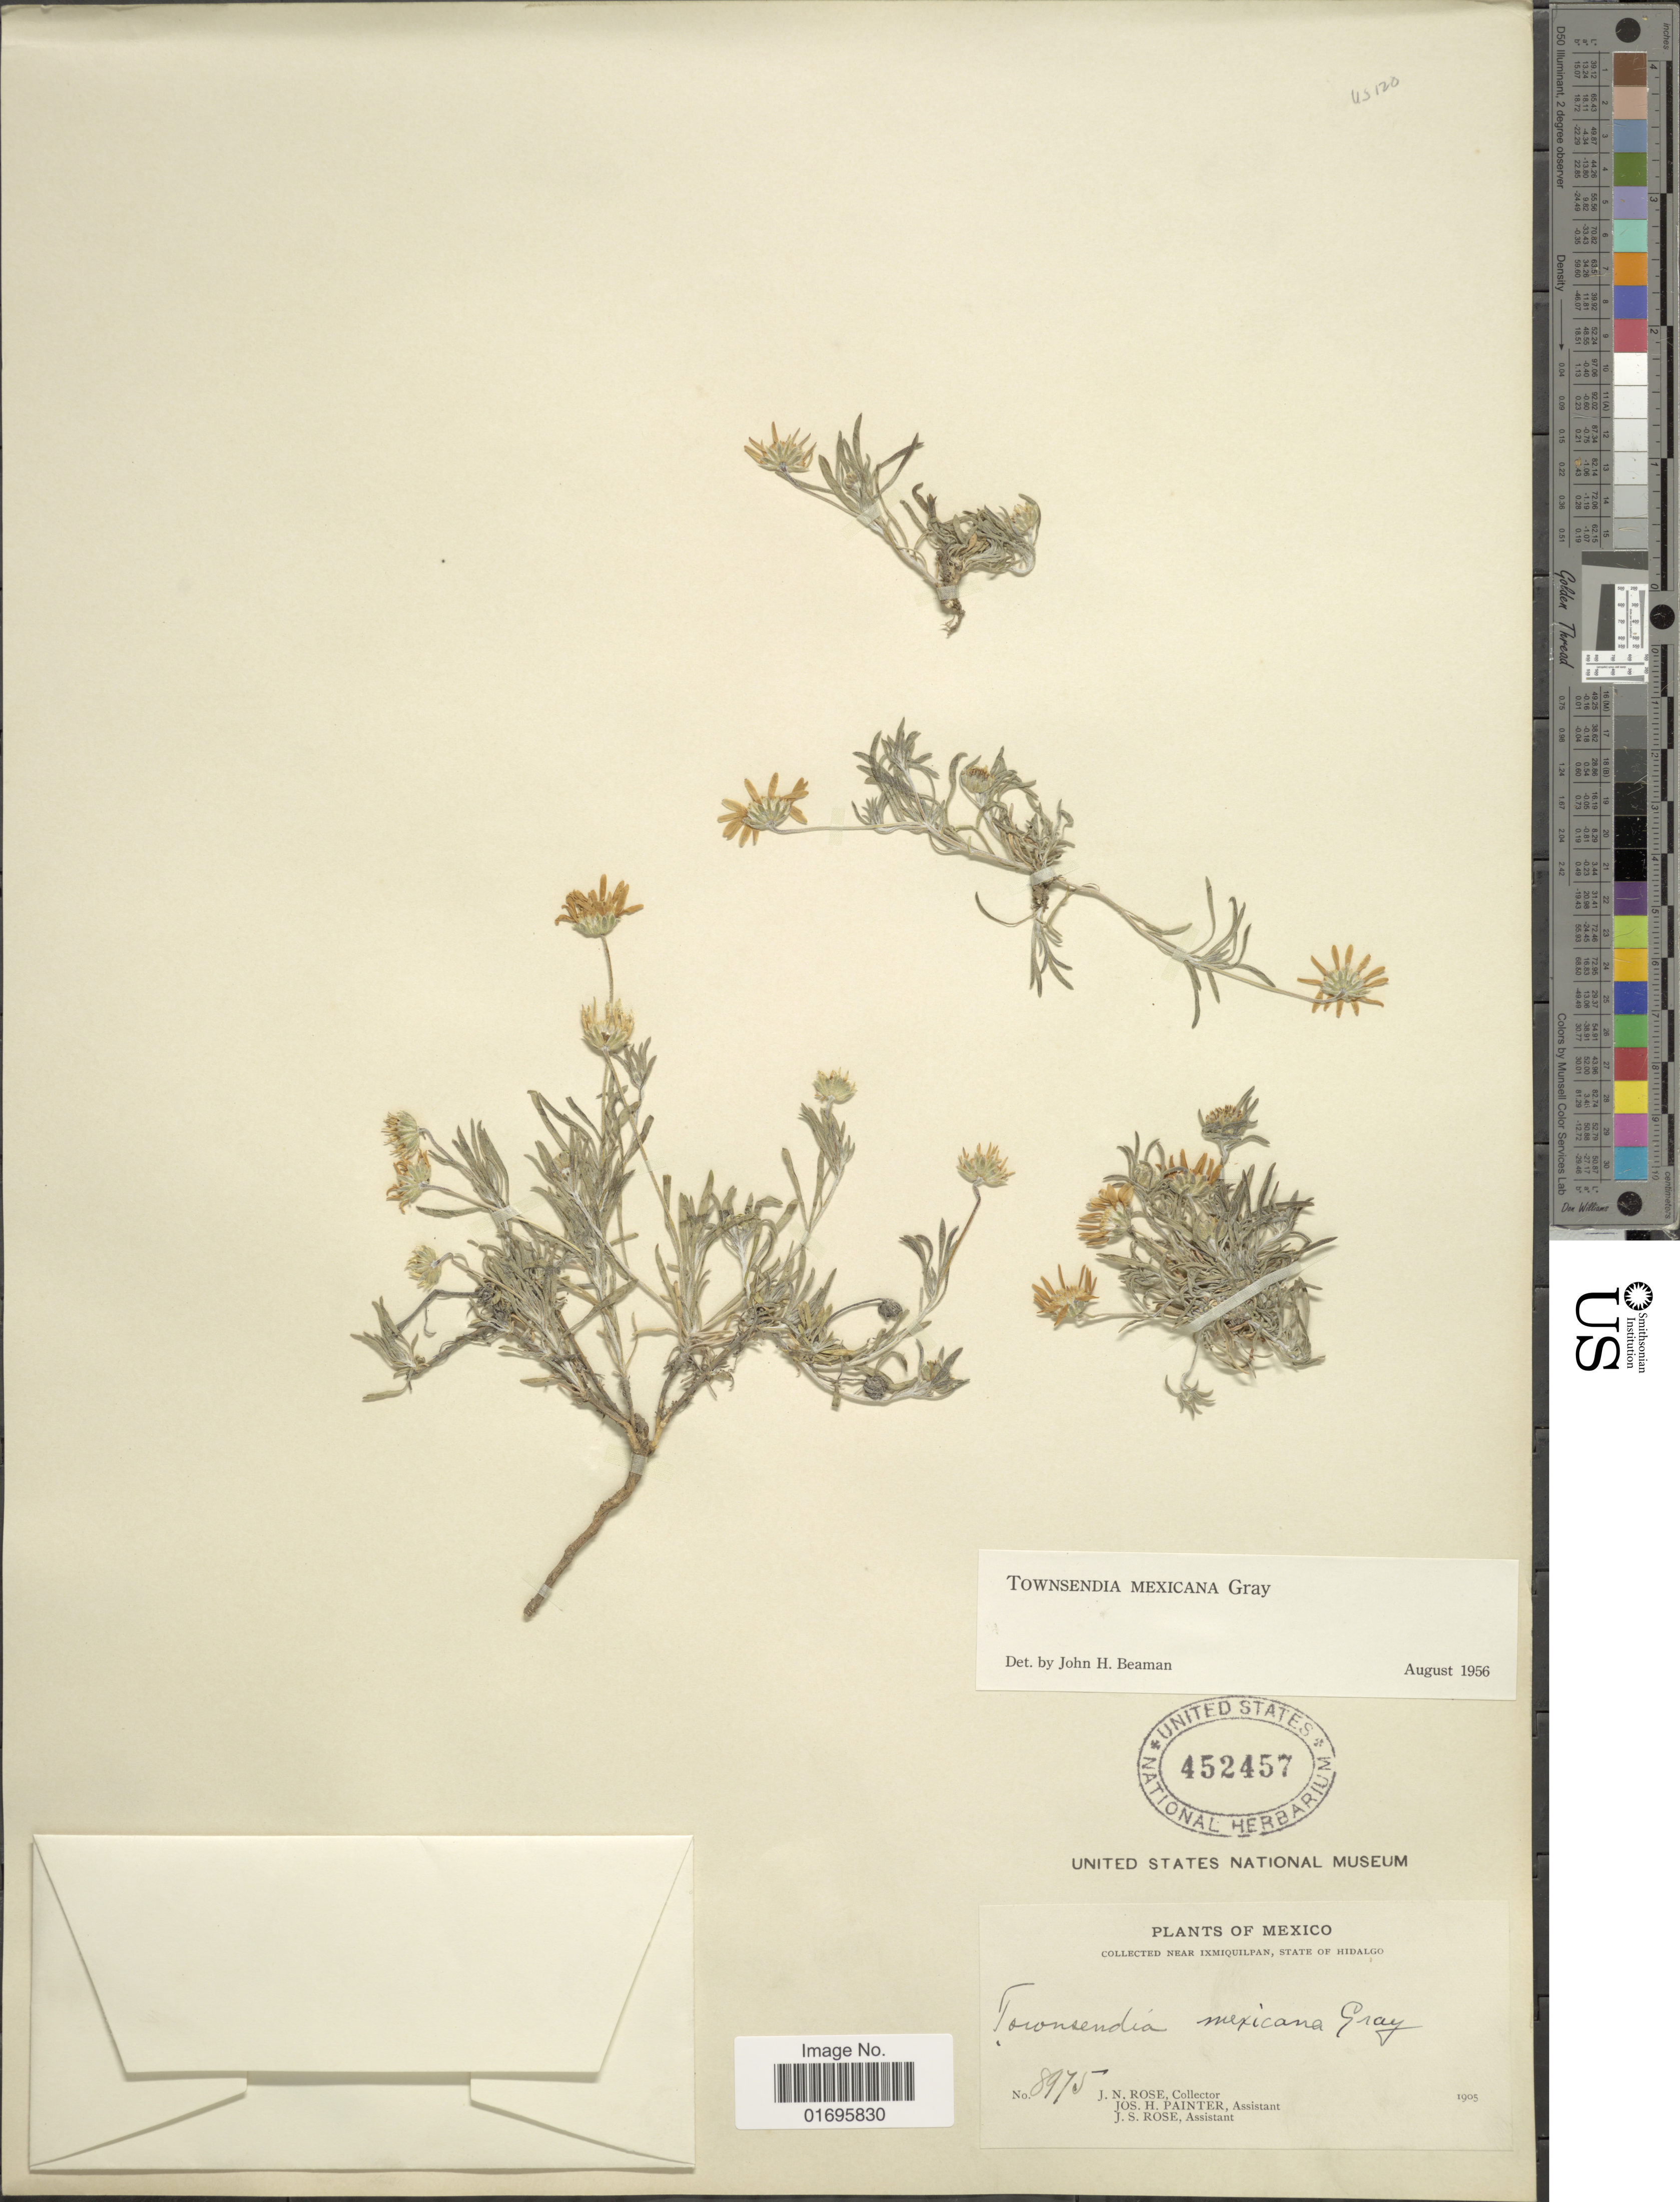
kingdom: Plantae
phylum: Tracheophyta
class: Magnoliopsida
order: Asterales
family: Asteraceae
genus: Townsendia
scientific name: Townsendia mexicana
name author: A. Gray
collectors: J. N. Rose, J. H. Painter & J. S. Rose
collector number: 8975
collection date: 1905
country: Mexico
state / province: Hidalgo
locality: Near Ixmiquilpan, State of Hidalgo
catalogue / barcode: US 452457